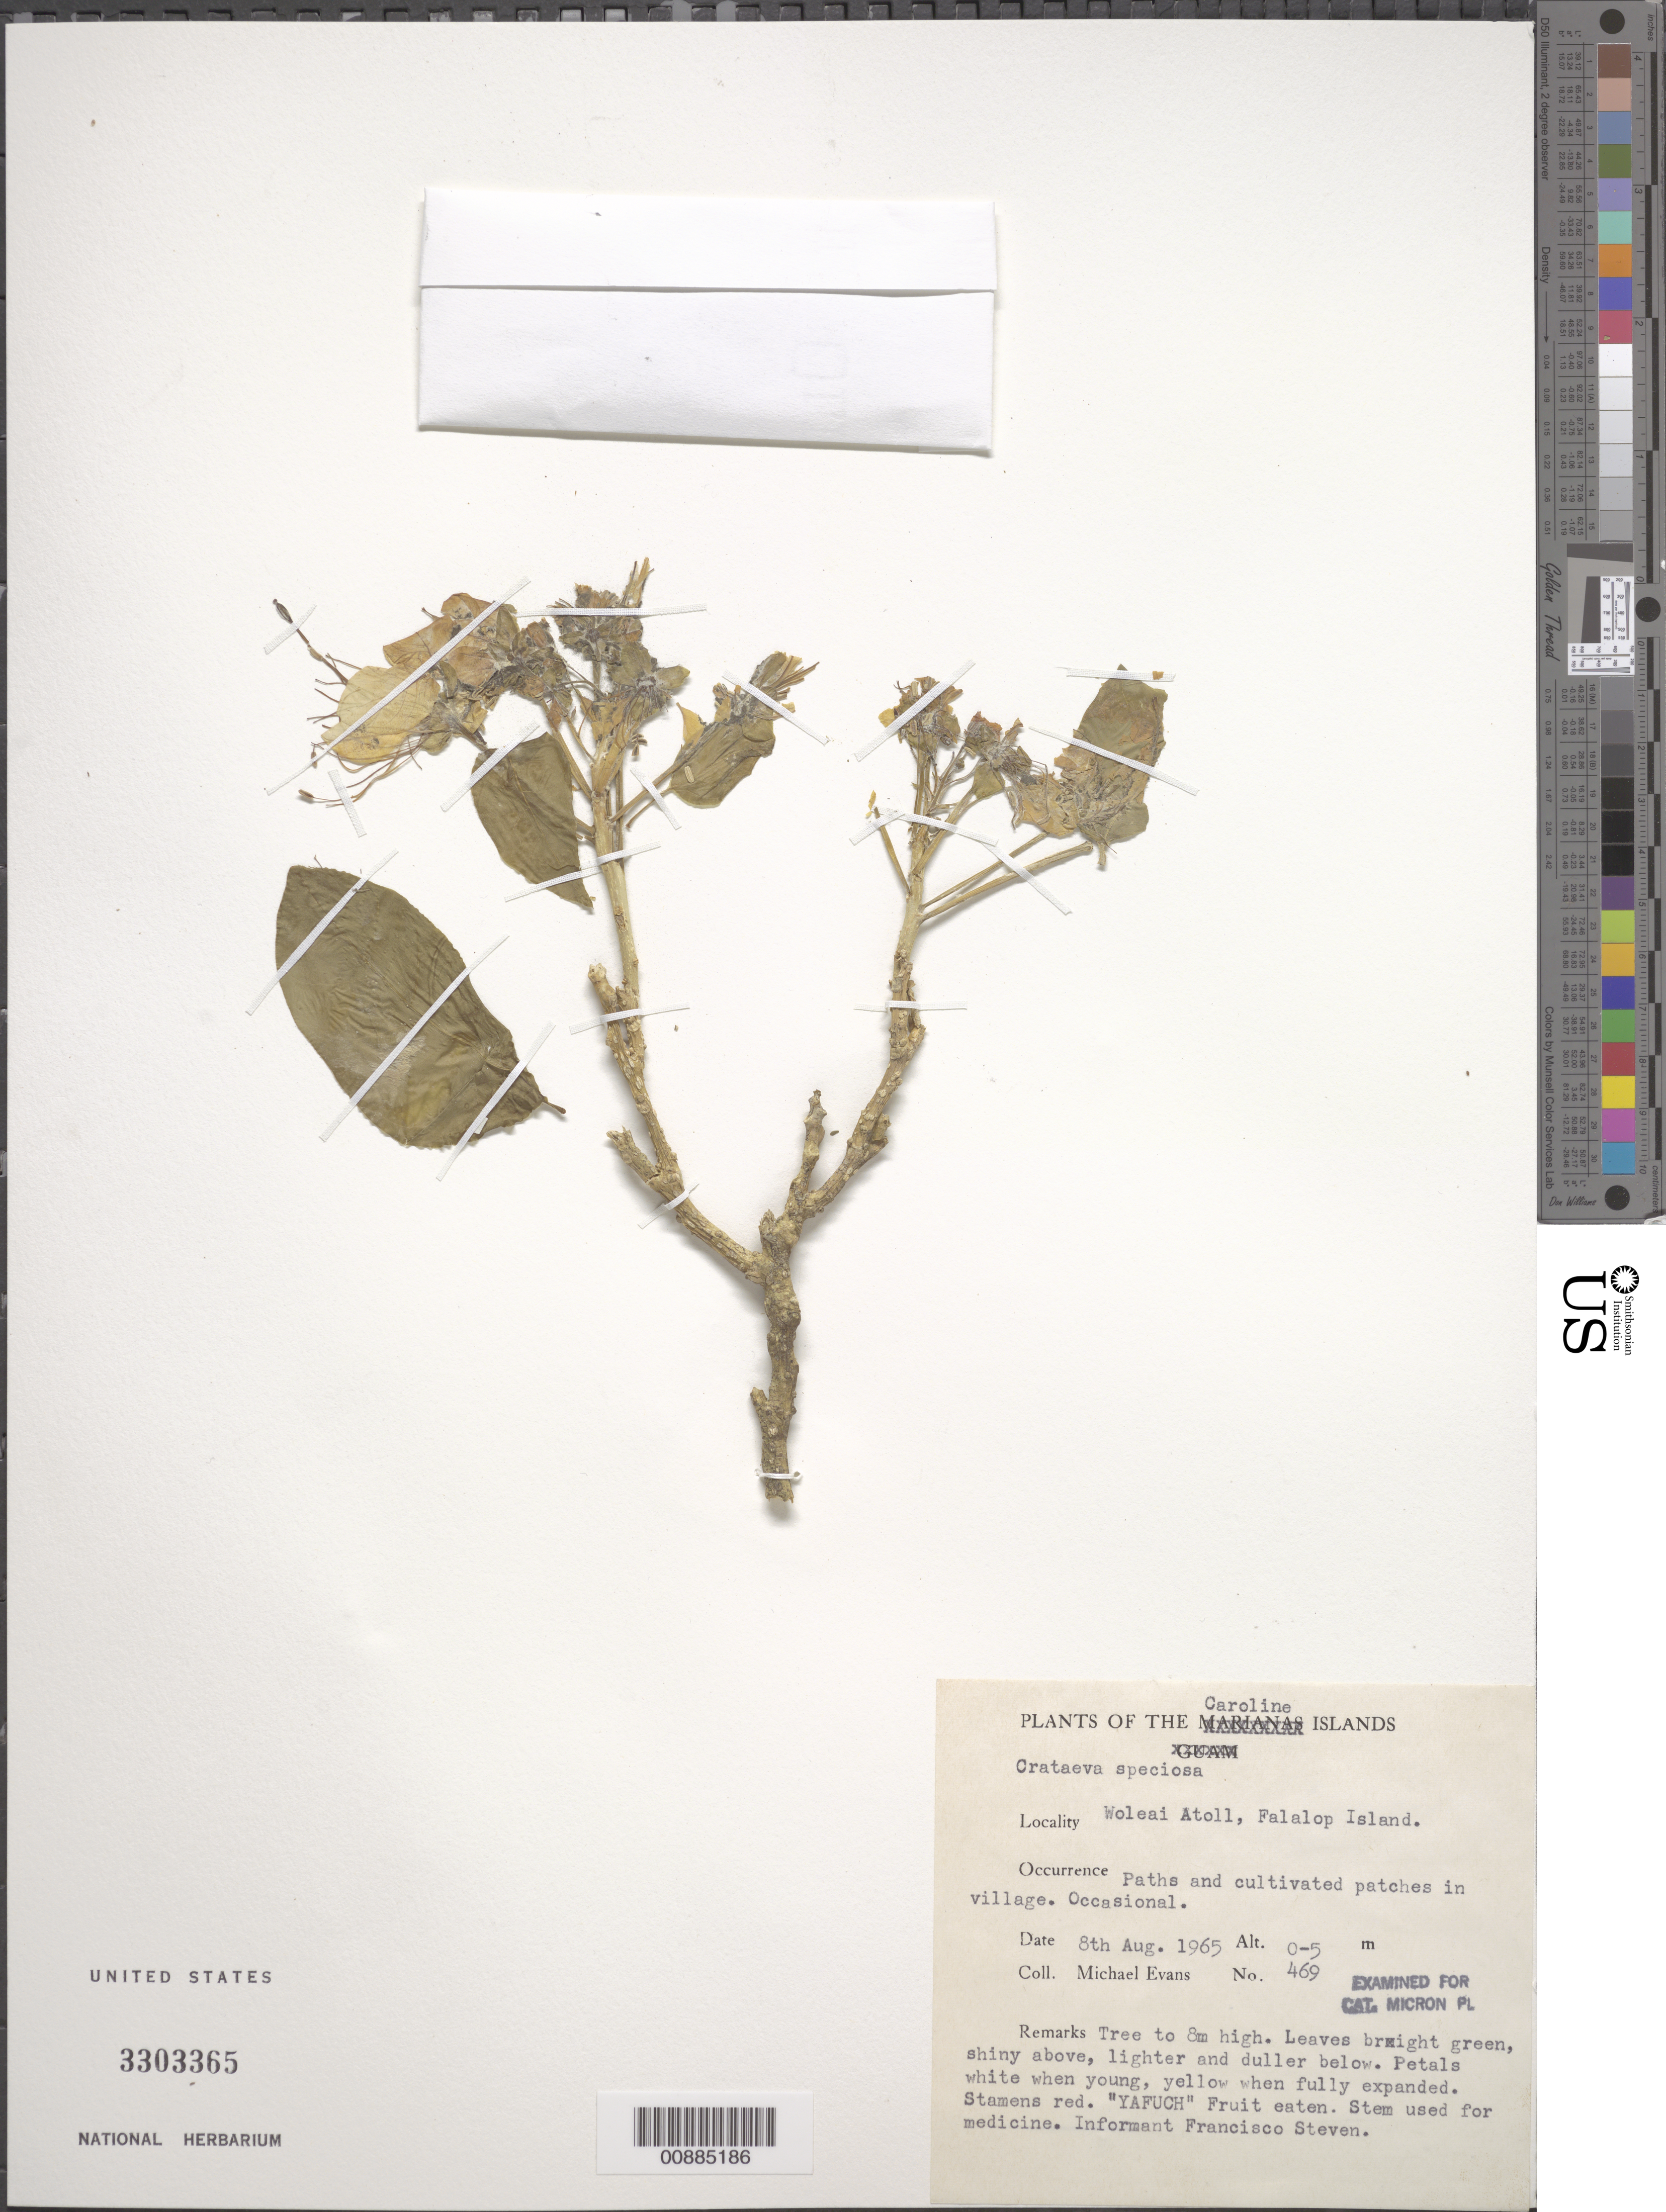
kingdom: Plantae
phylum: Tracheophyta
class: Magnoliopsida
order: Brassicales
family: Capparaceae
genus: Crateva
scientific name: Crateva speciosa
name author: Volkens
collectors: M. Evans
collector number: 469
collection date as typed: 08 Aug 1965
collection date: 1965-08-08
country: Micronesia, Federated States of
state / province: Yap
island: Woleai Atoll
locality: Falalop Islet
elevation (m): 0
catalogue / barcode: US 3303365